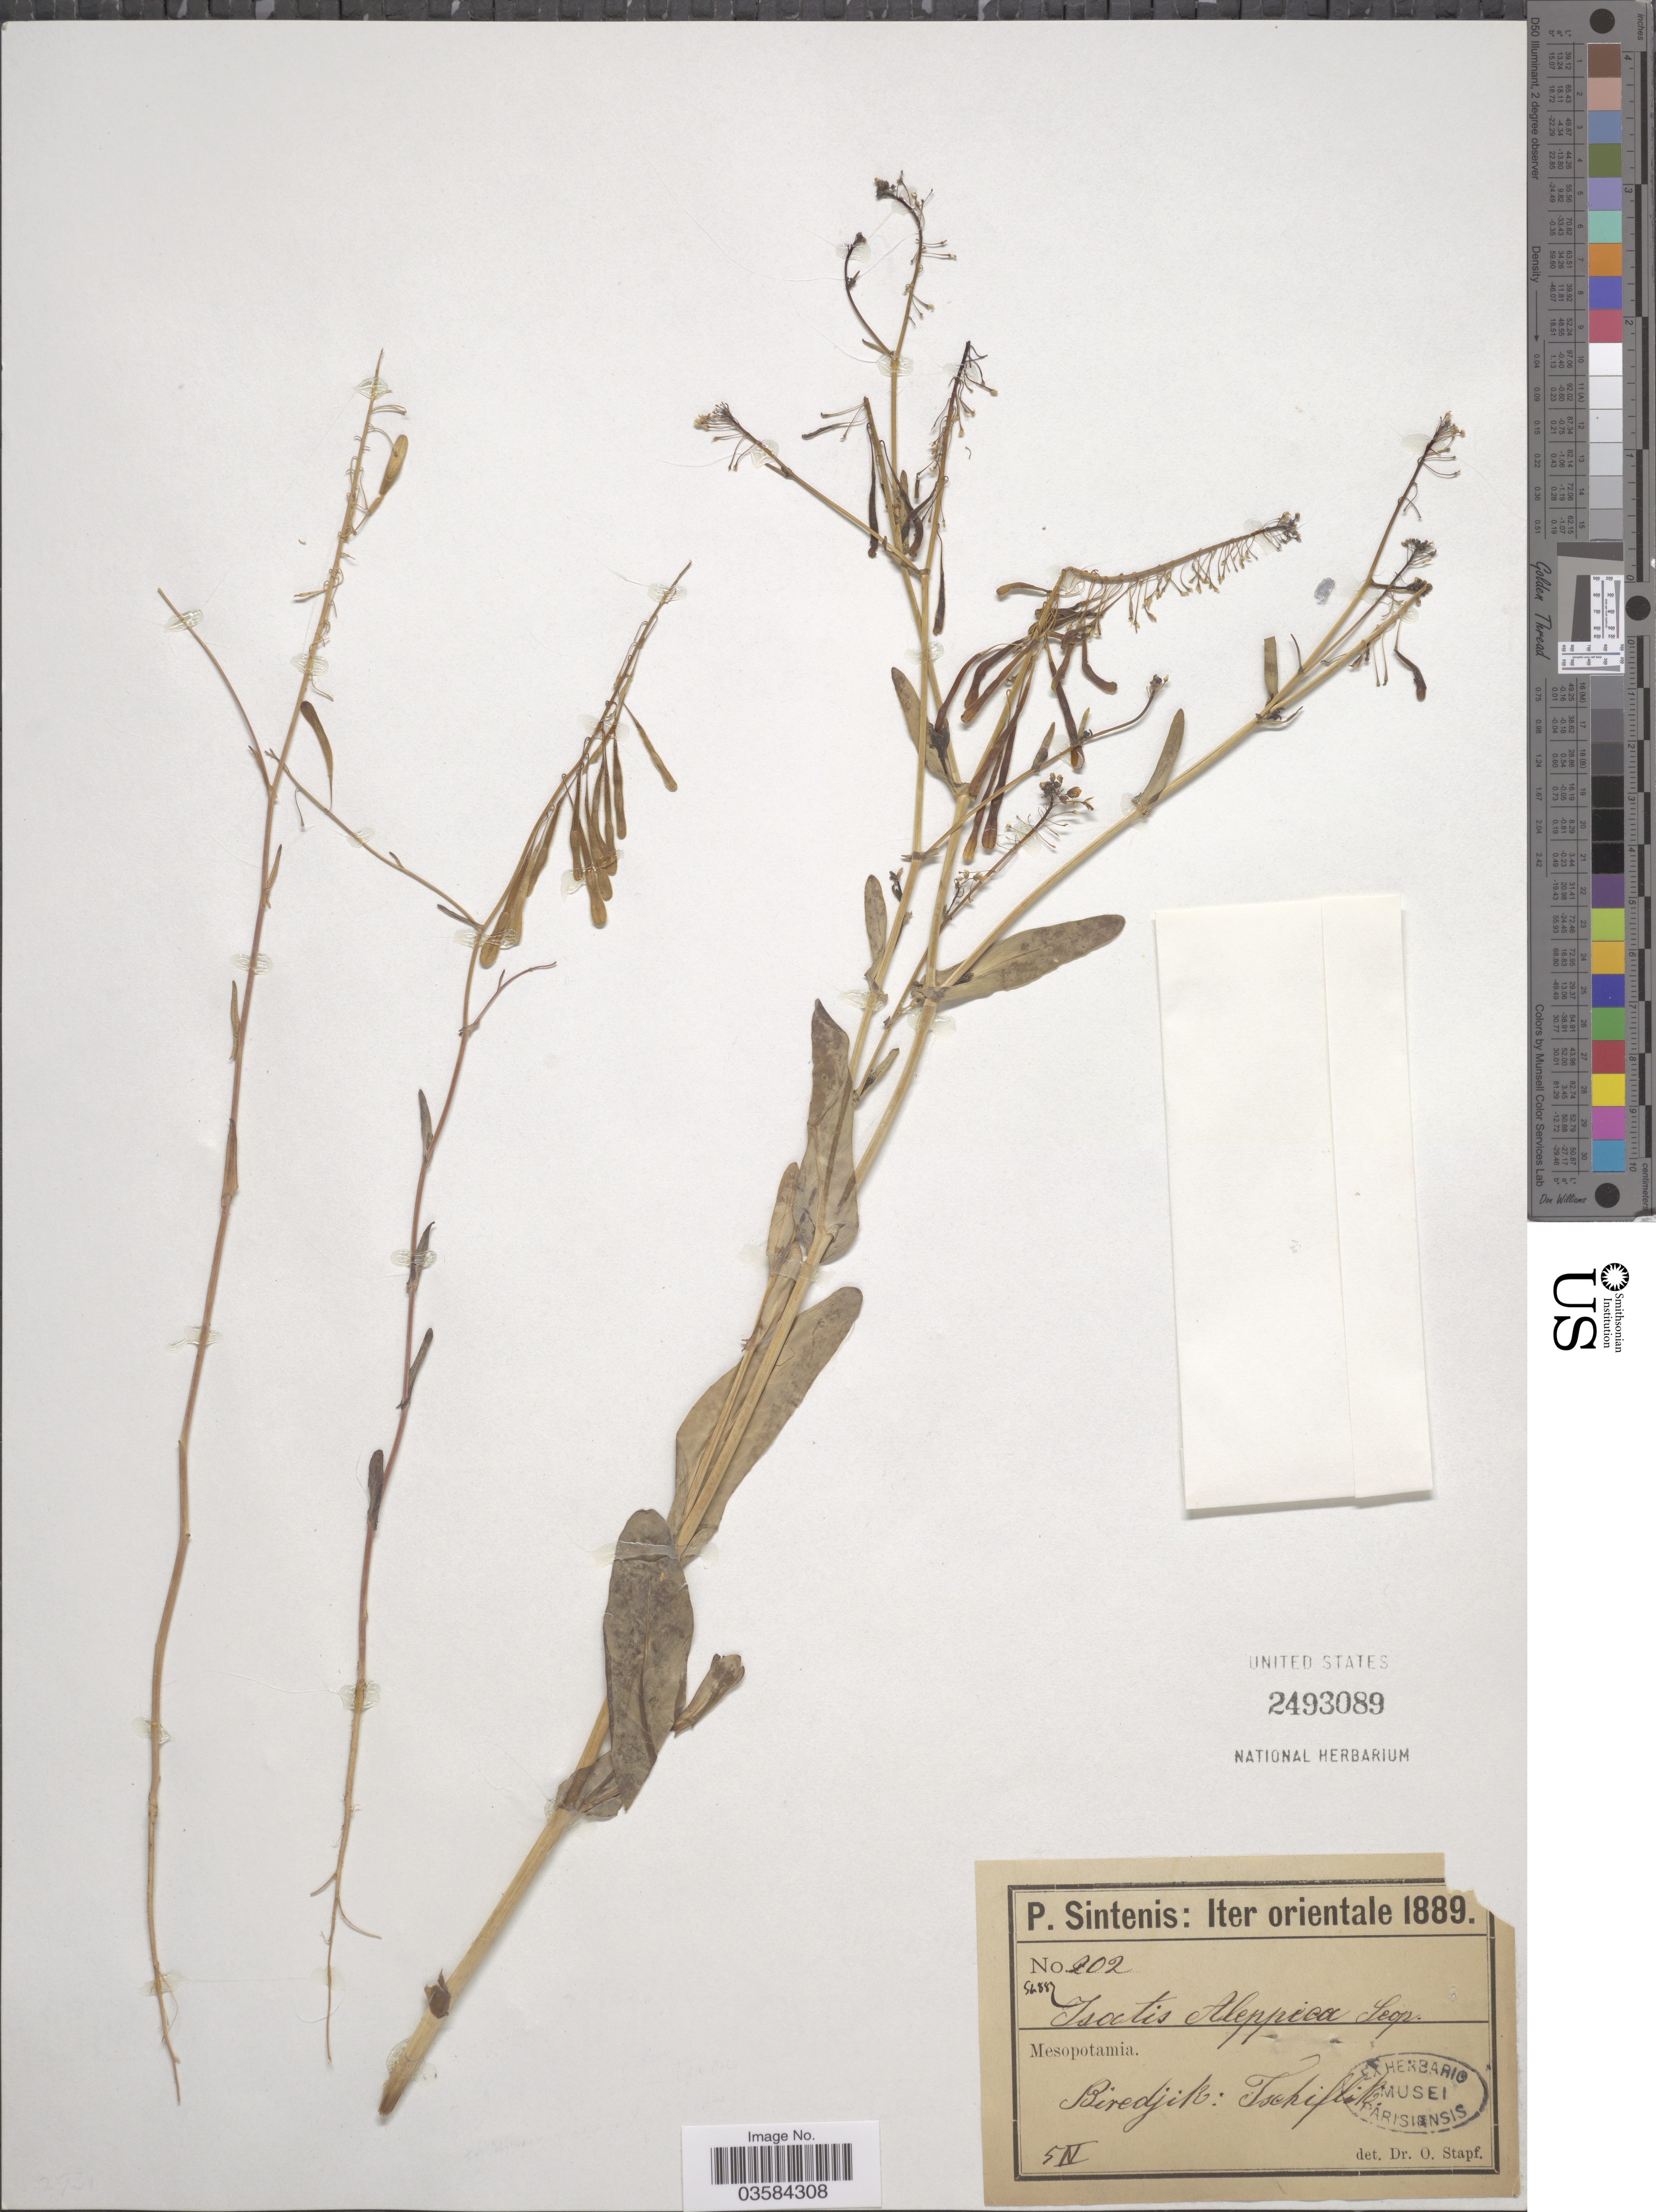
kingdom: Plantae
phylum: Tracheophyta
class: Magnoliopsida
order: Brassicales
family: Brassicaceae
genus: Isatis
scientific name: Isatis lusitanica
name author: L.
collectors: P. Sintenis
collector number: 202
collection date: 1889-04-05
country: Turkey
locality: Iter orientale. Mesopotamia. Biredjik: Tschiflik.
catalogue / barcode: US 2493089